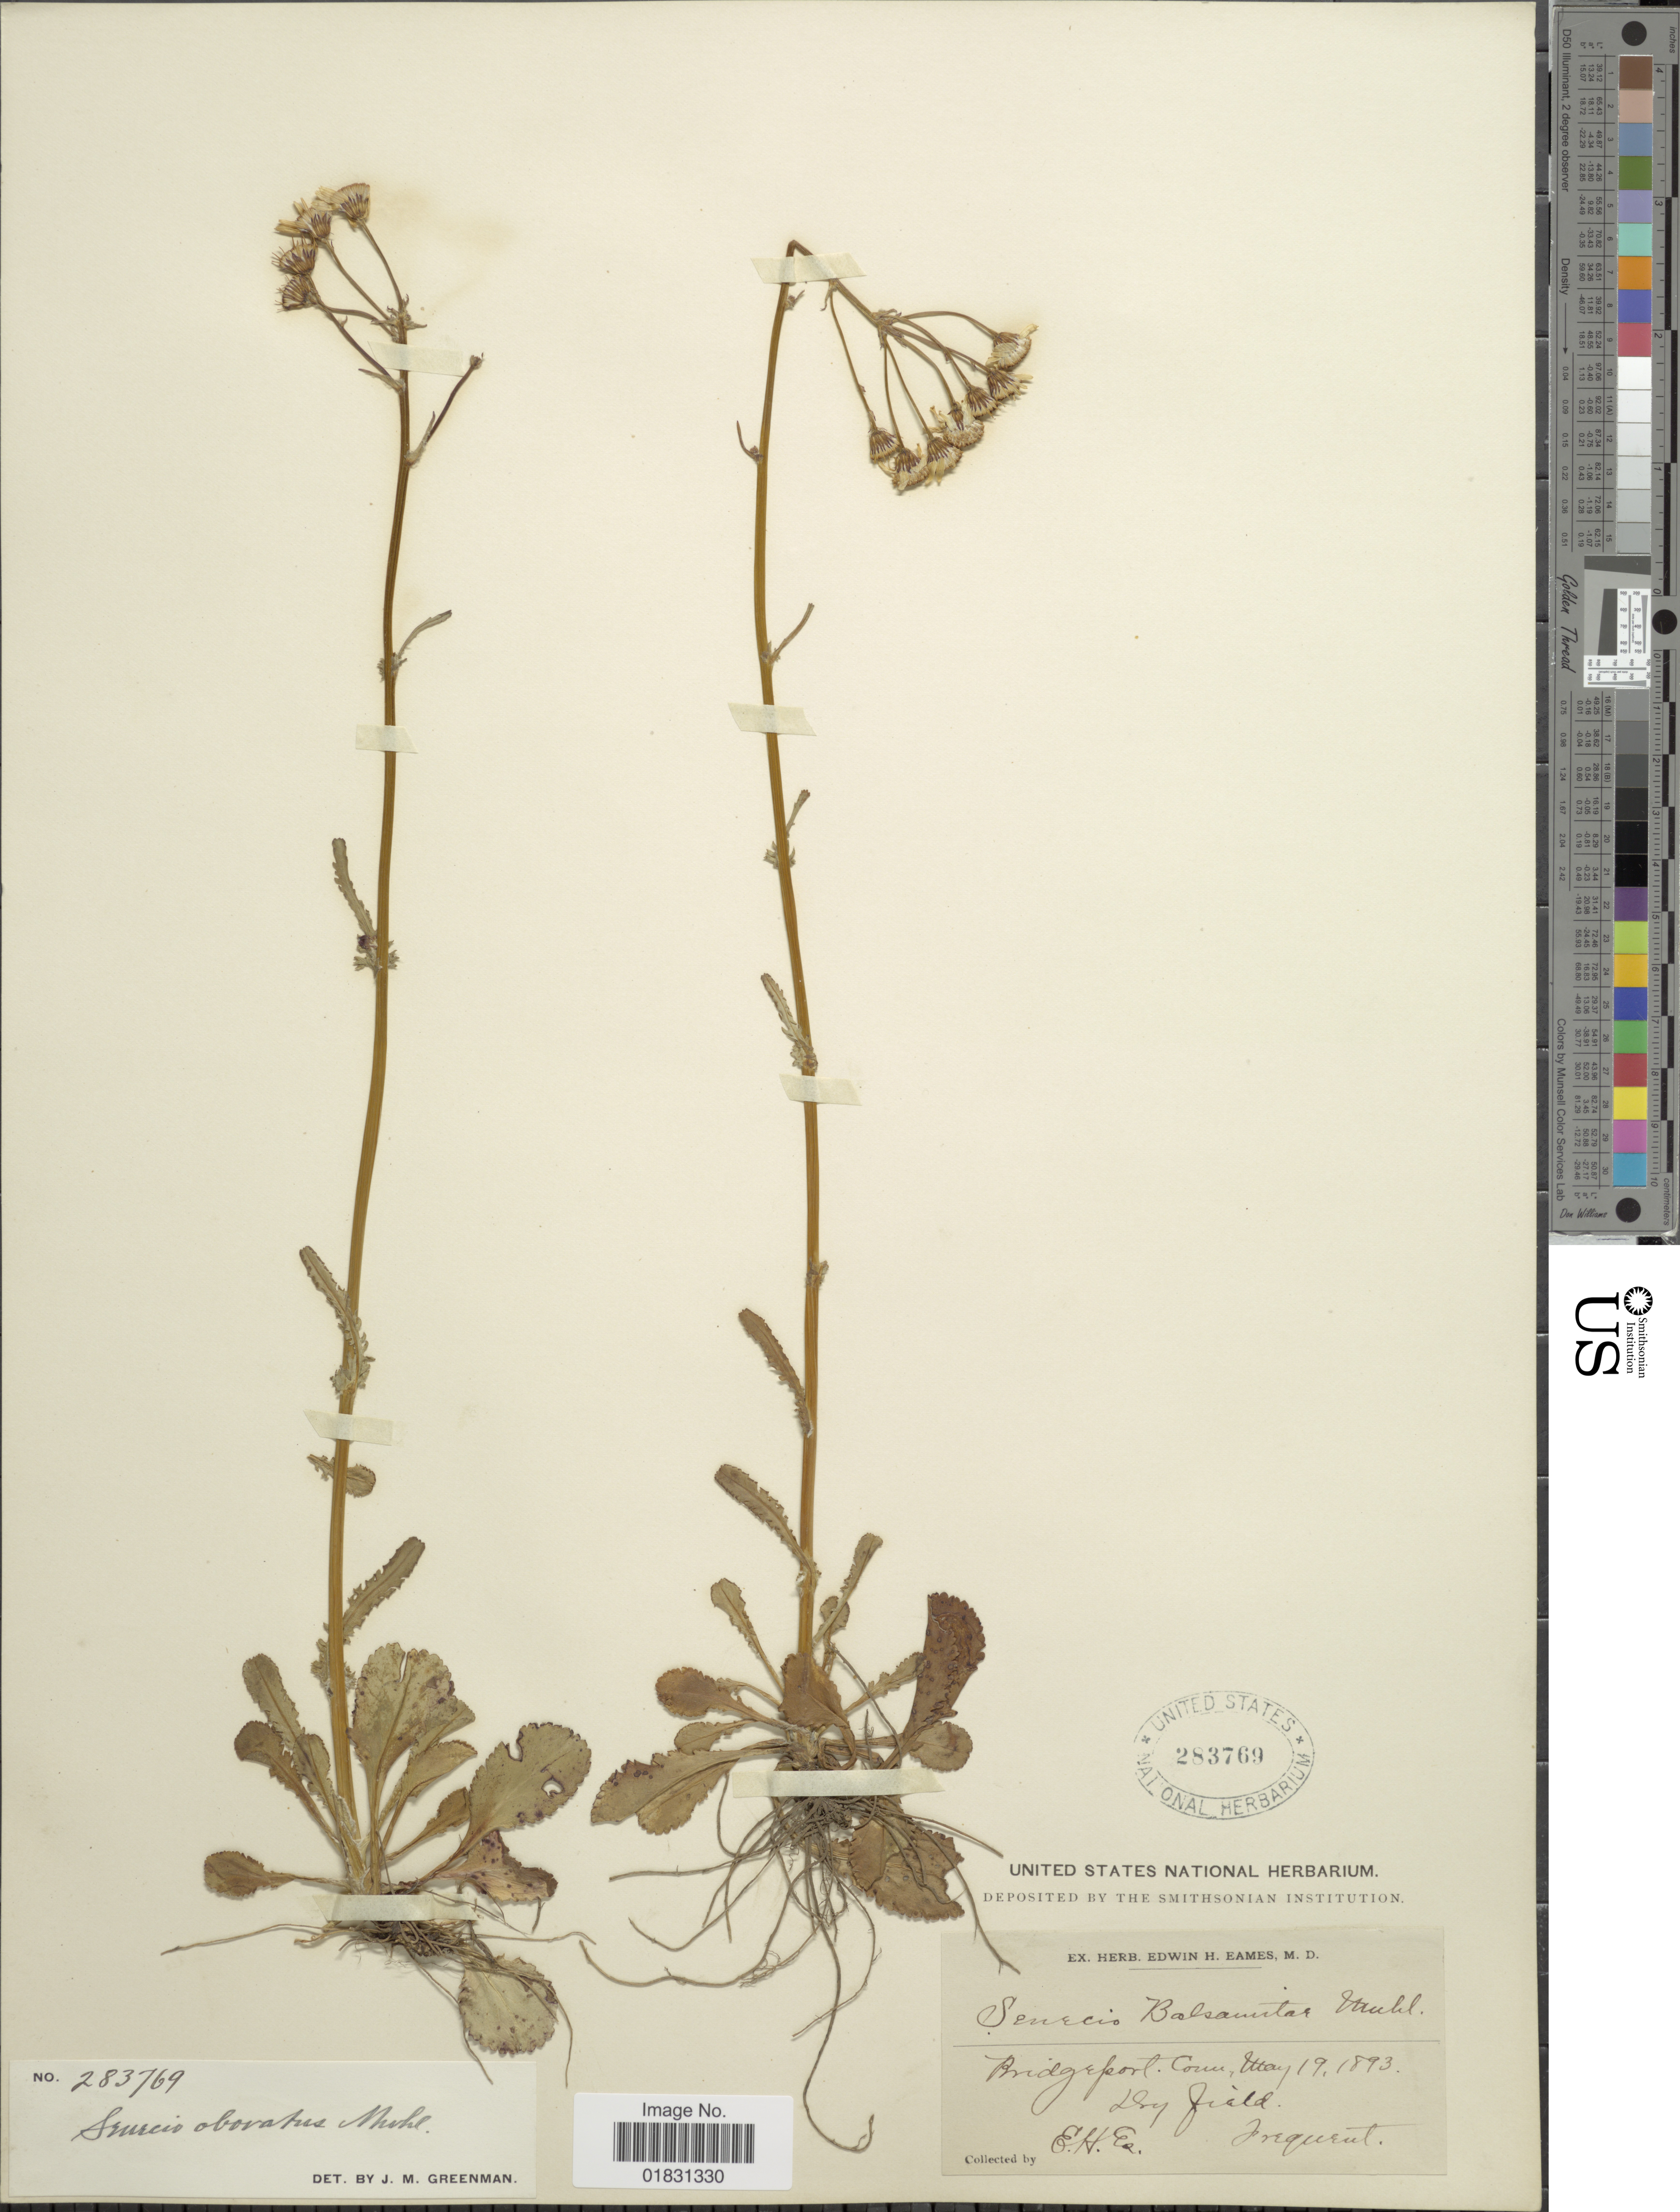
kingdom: Plantae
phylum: Tracheophyta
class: Magnoliopsida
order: Asterales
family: Asteraceae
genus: Packera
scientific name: Packera obovata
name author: (Muhl. ex Willd.) W.A. Weber & Á. Löve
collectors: E. H. Eames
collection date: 1893-05-19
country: United States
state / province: Connecticut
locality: Bridgeport, Dry field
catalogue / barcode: US 283769